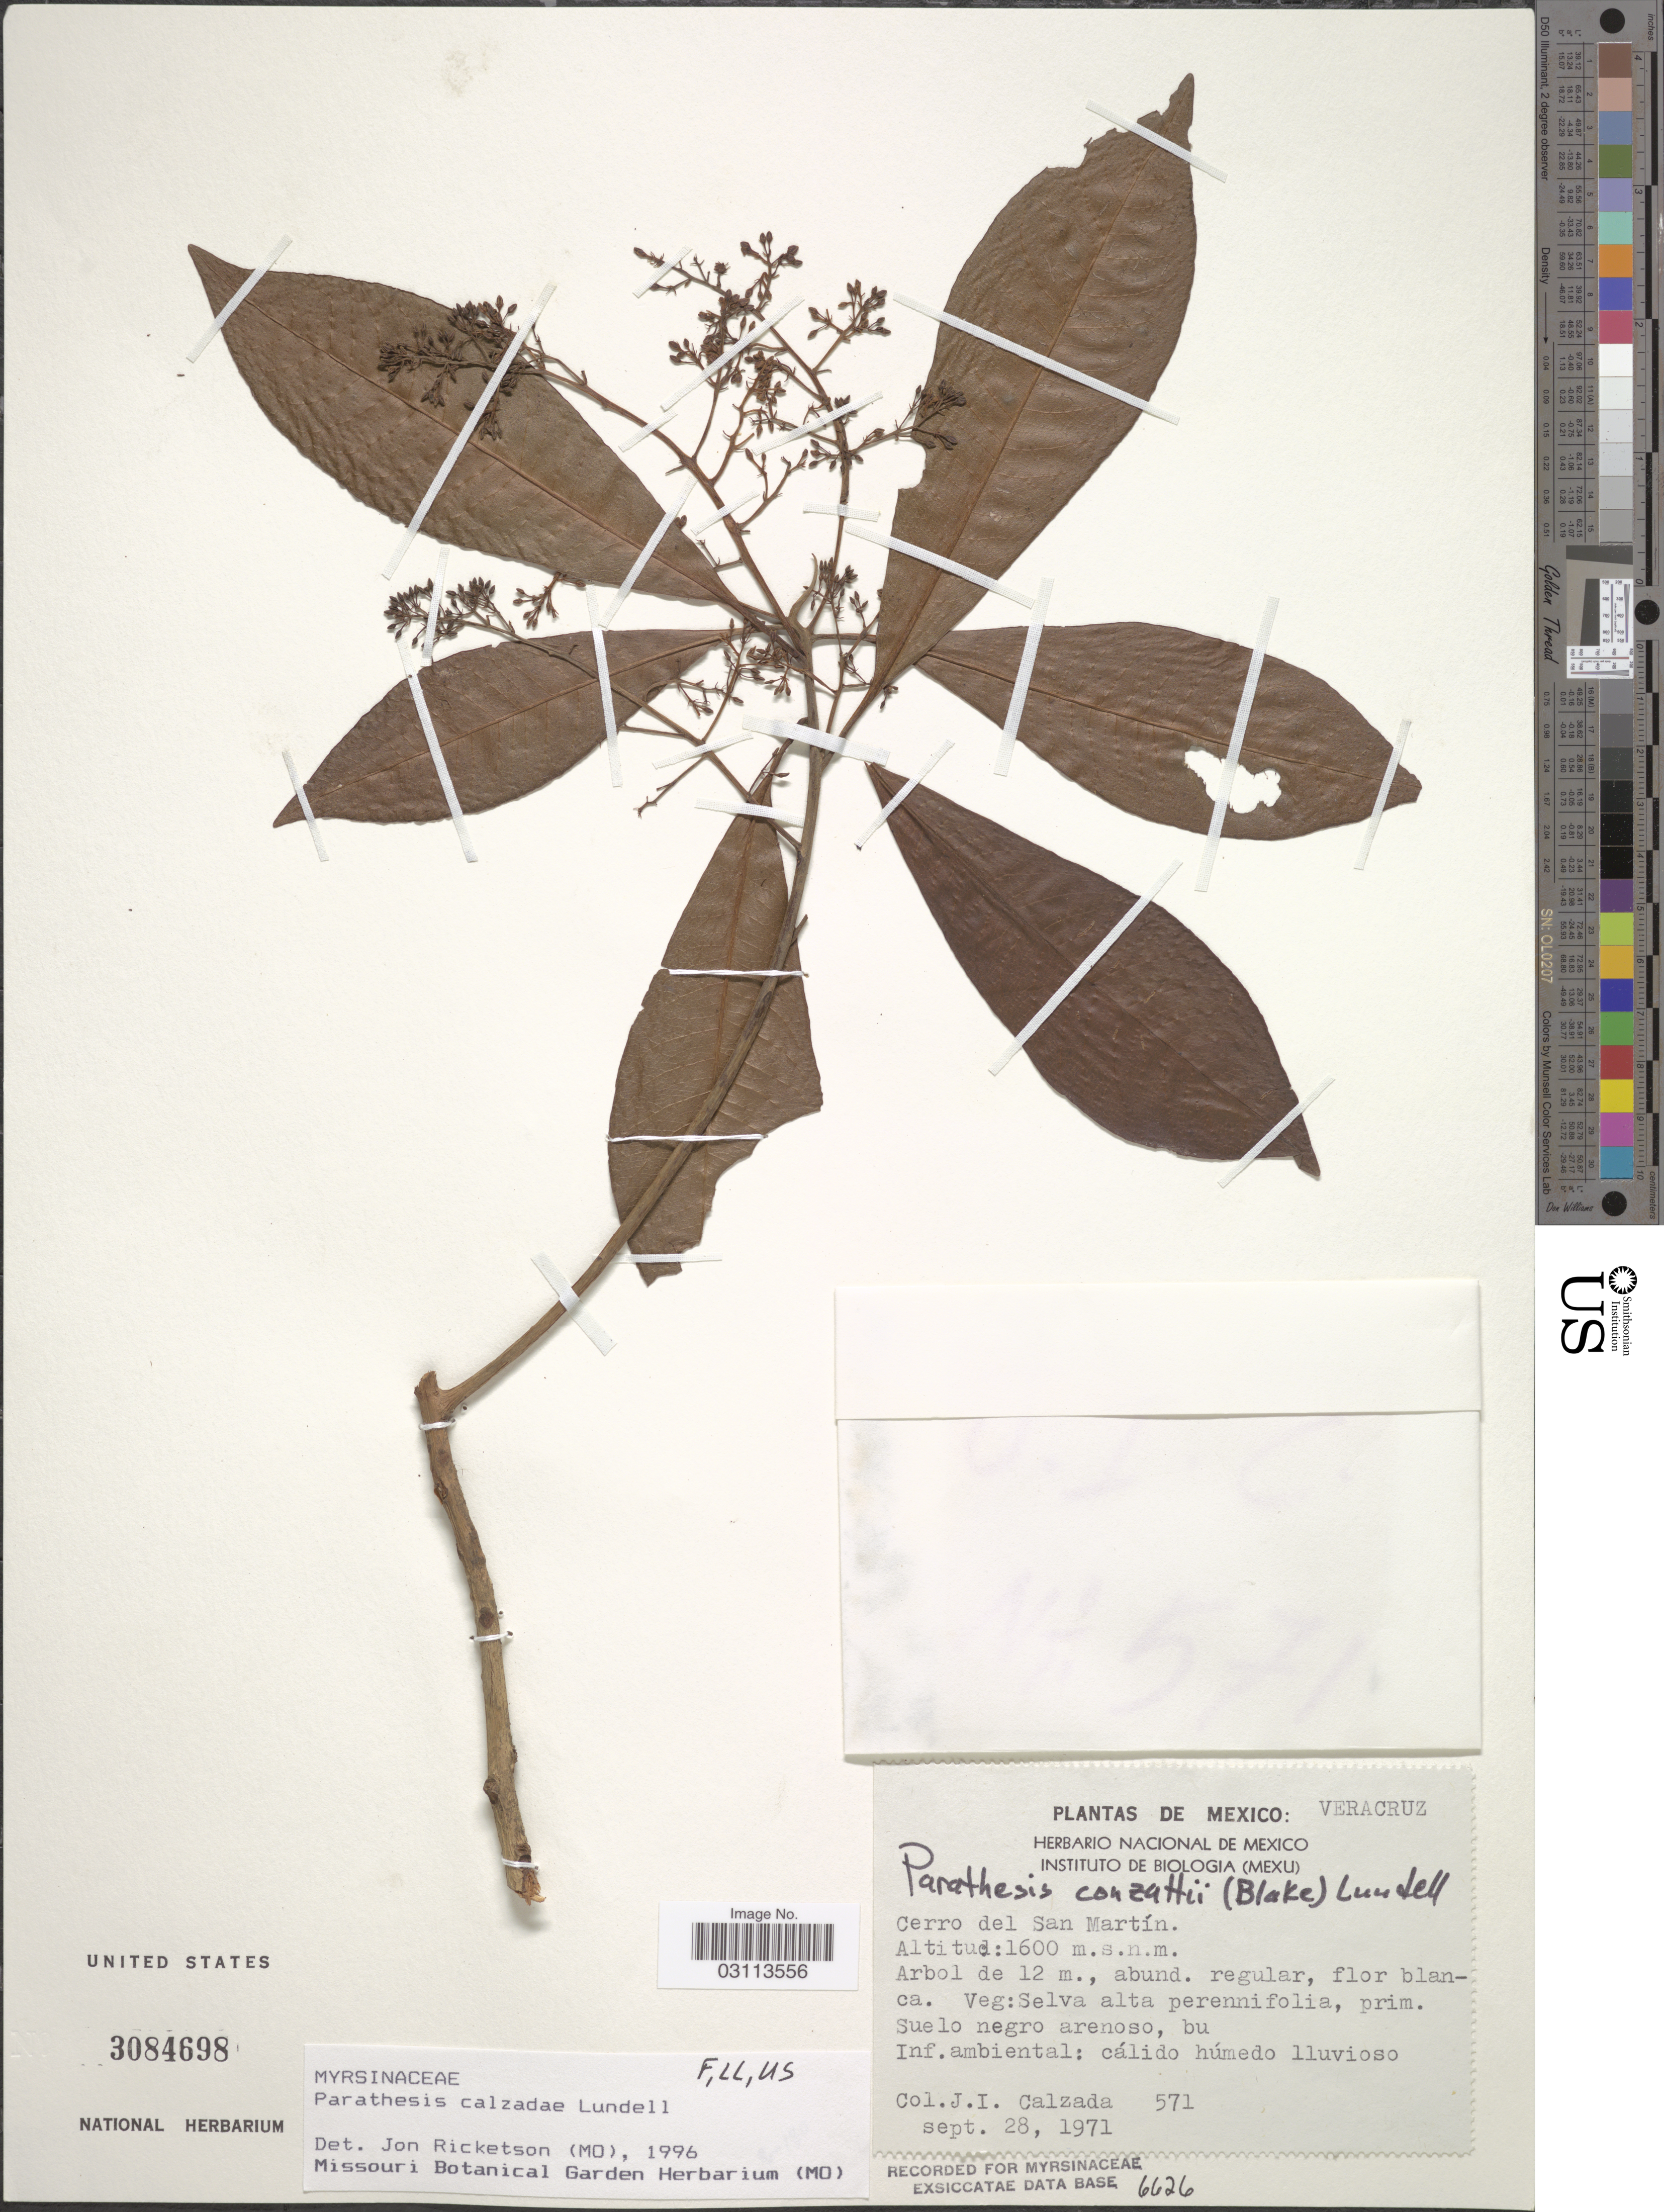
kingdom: Plantae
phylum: Tracheophyta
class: Magnoliopsida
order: Ericales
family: Primulaceae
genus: Parathesis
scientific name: Parathesis calzadae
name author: Lundell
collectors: J. I. Calzada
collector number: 571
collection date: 1971-09-28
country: Mexico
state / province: Veracruz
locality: Veracruz. Cerro del San Martín.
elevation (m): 1600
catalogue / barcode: US 3084698